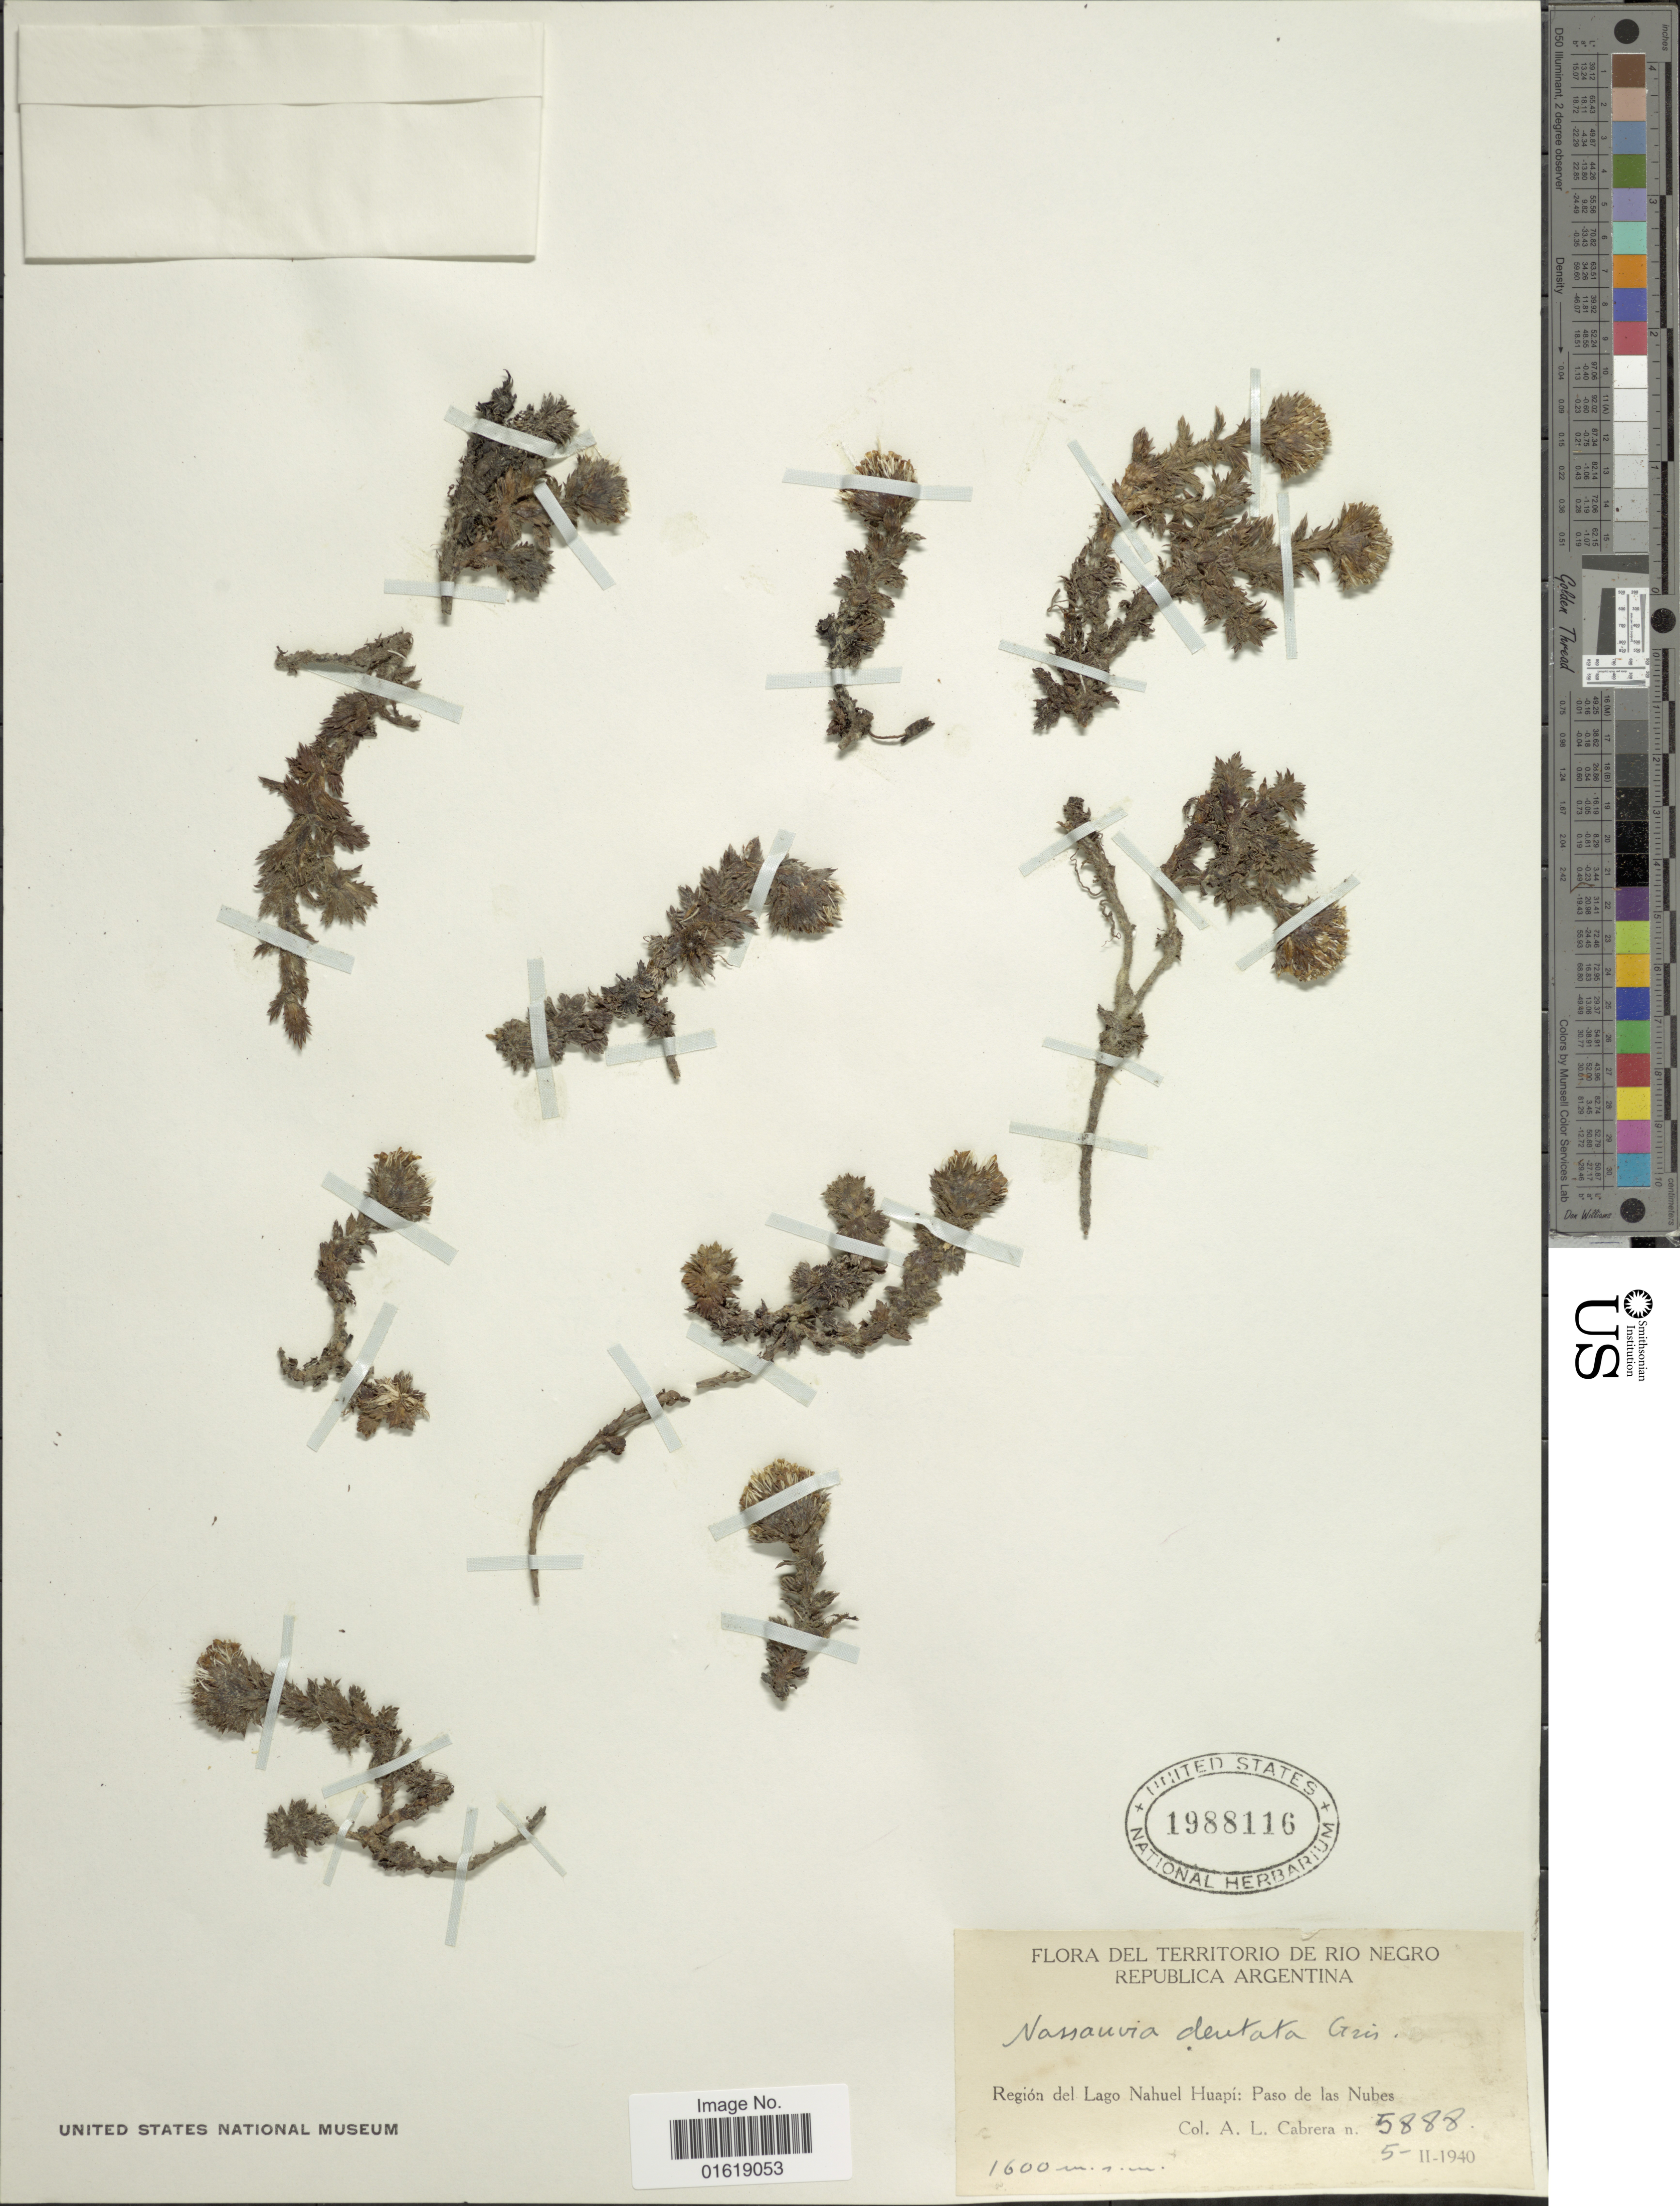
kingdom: Plantae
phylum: Tracheophyta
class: Magnoliopsida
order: Asterales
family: Asteraceae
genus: Nassauvia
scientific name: Nassauvia dentata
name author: Griseb.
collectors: A. L. Cabrera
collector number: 5888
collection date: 1940-02-05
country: Argentina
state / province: Rio Negro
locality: Territorio de Rio Negro. Republica Argentina. Región del Lago Nahuel Huapí: Paso de las Nubes.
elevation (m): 1600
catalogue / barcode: US 1988116